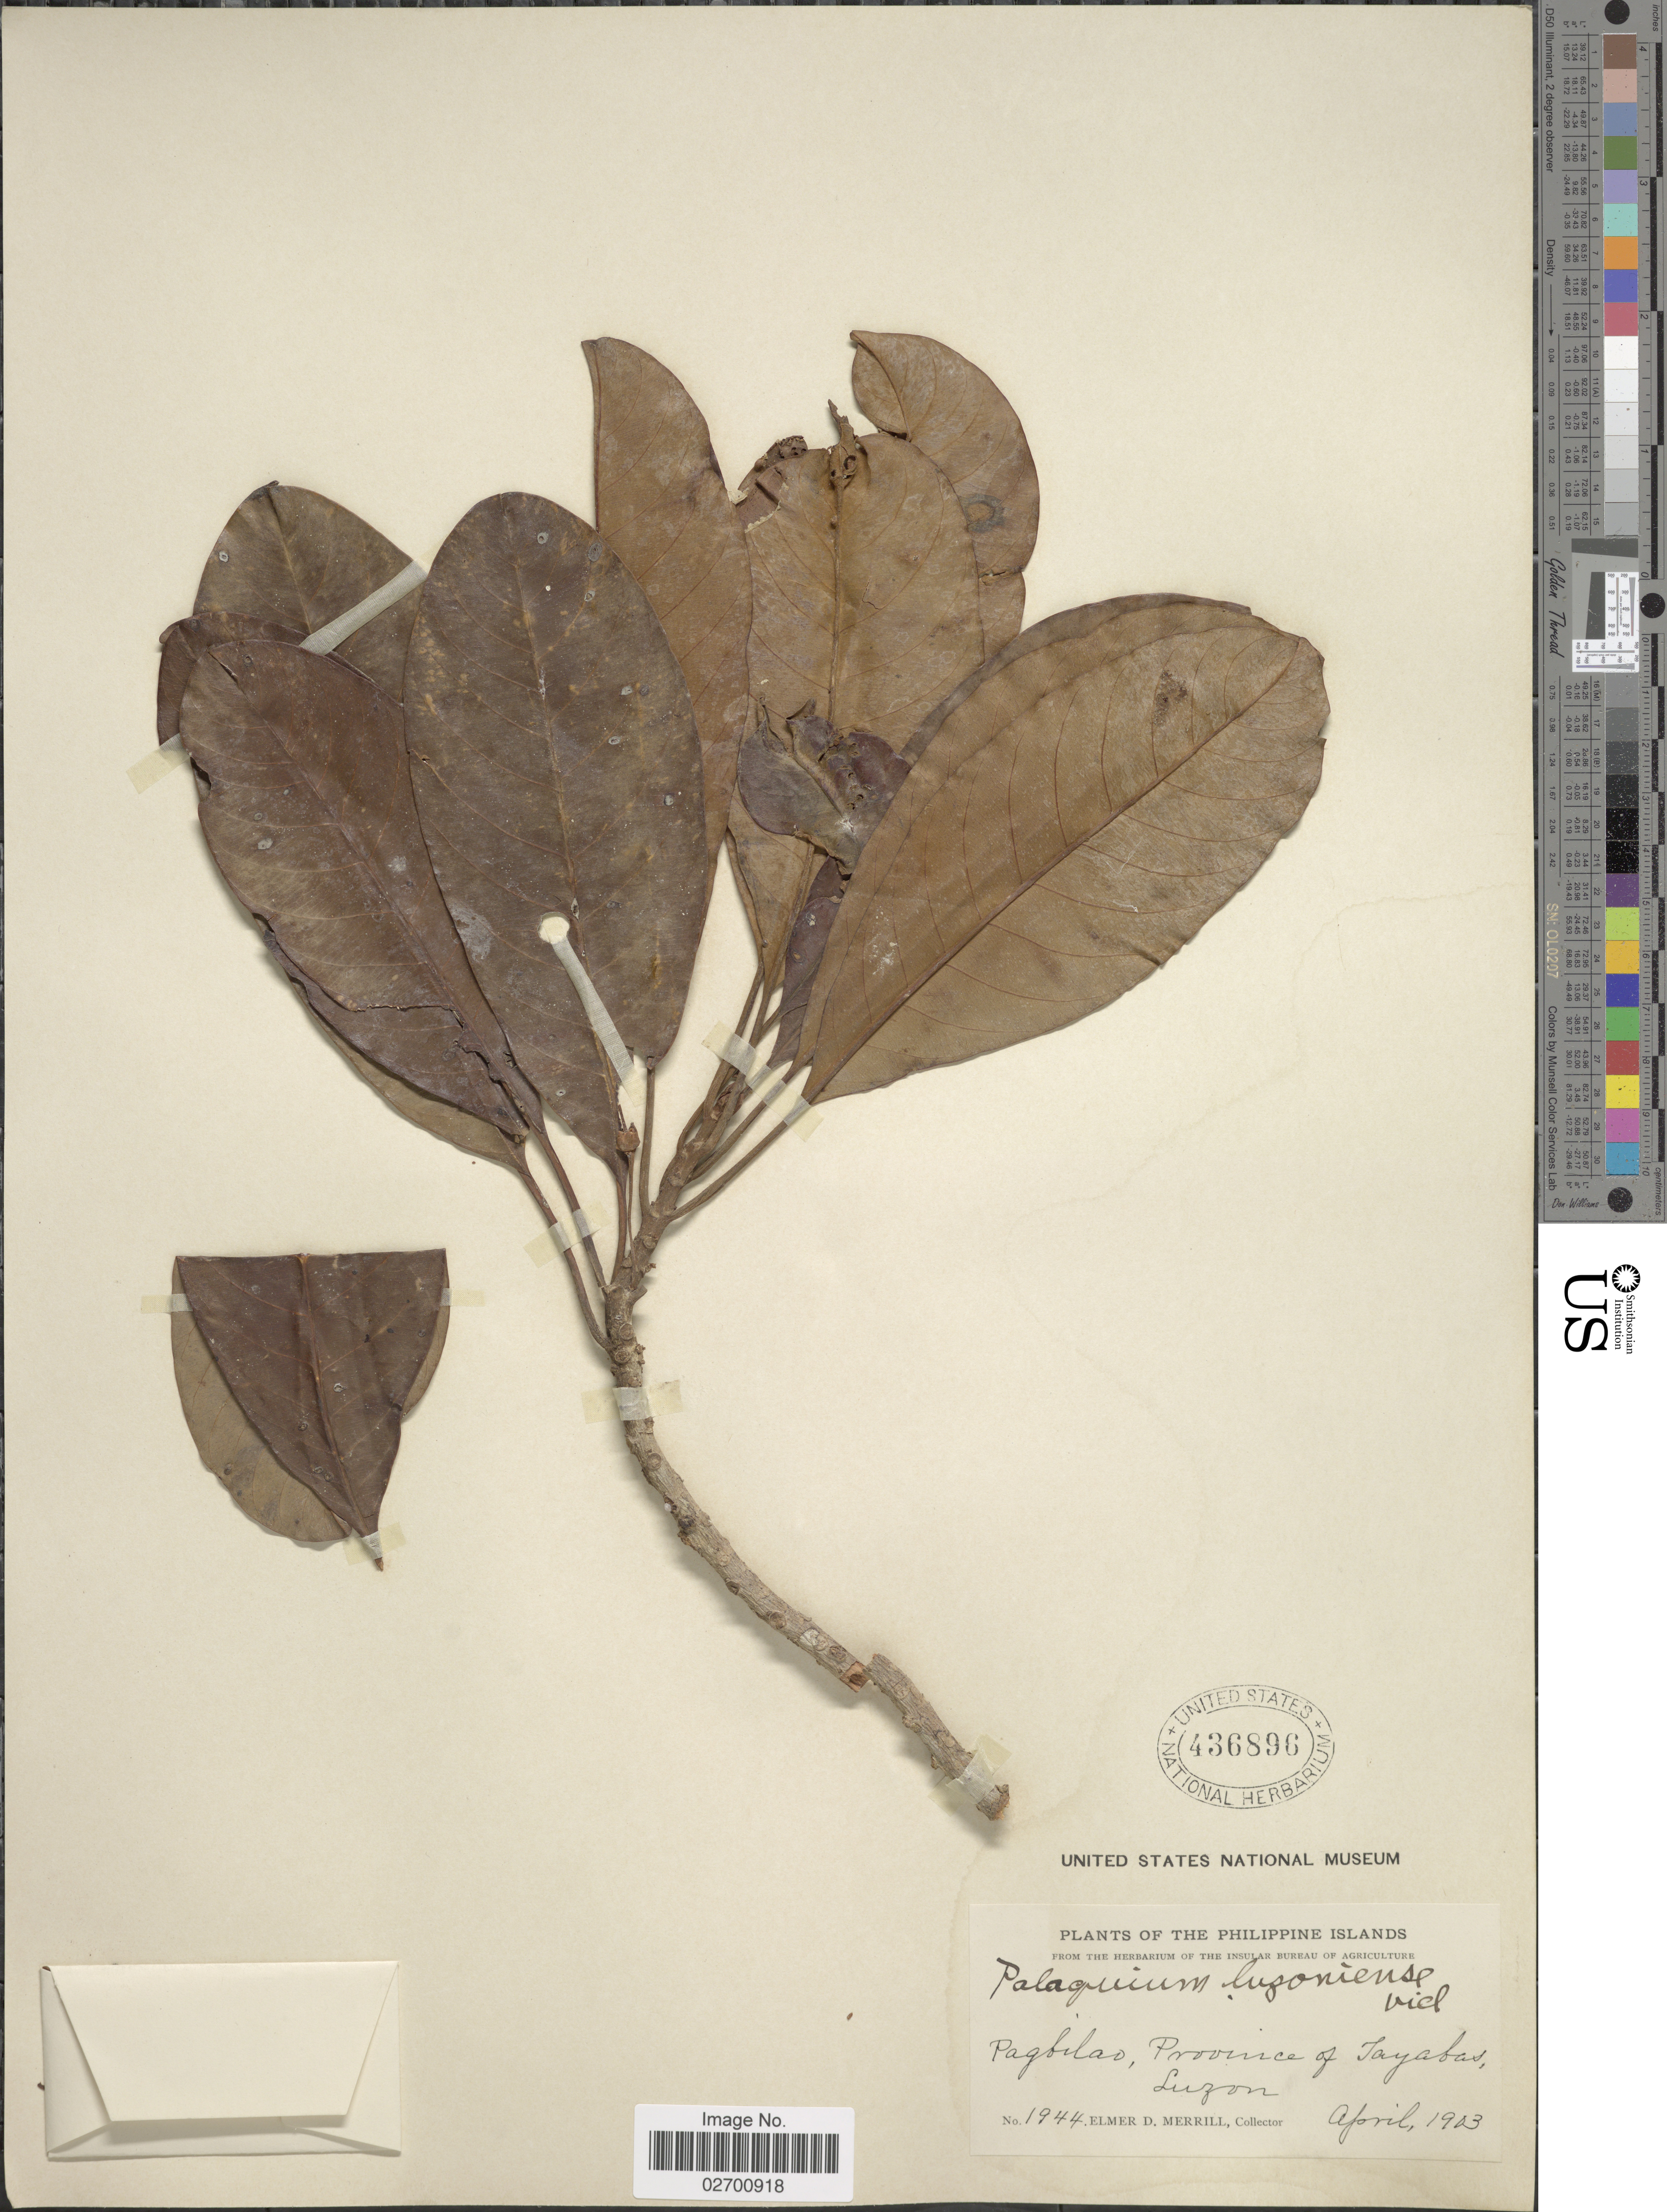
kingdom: Plantae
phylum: Tracheophyta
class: Magnoliopsida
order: Ericales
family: Sapotaceae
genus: Palaquium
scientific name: Palaquium luzoniense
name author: (Fern.-Vill.) S. Vidal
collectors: E. D. Merrill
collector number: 1944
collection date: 1903-04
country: Philippines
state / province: Calabarzon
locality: Pagbilao, Province of Tayabas, Luzon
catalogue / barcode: US 436896